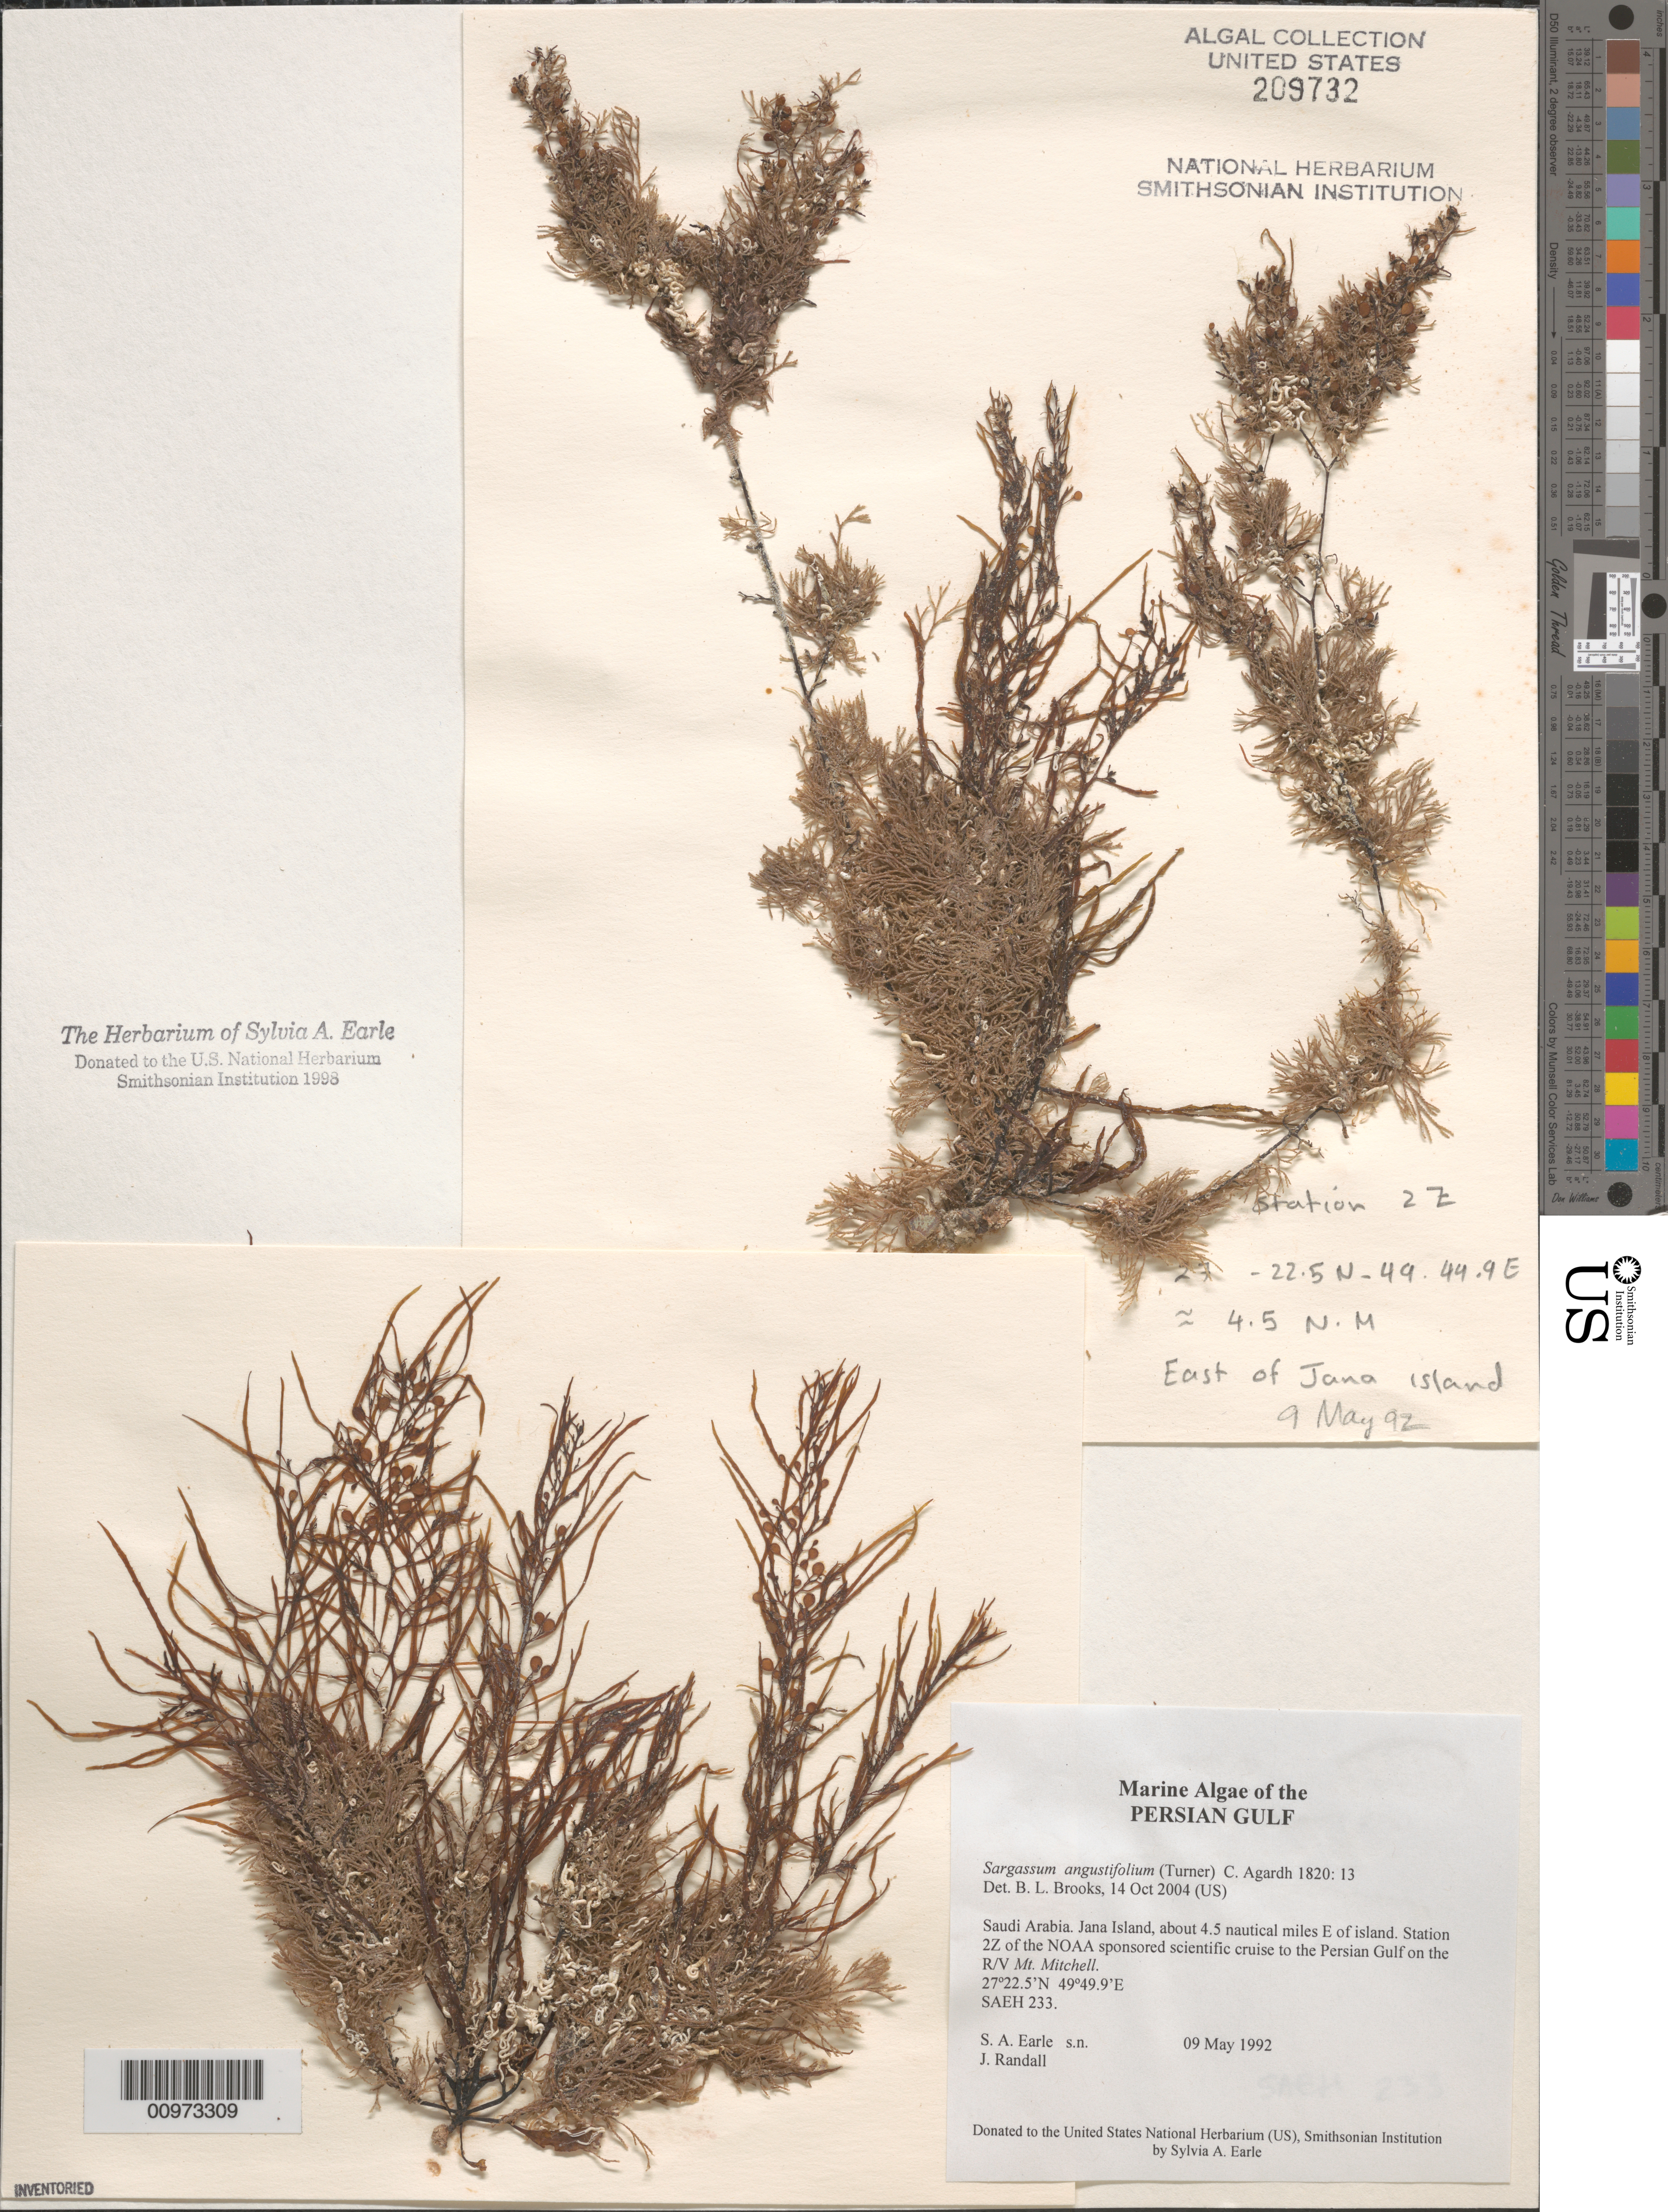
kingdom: Chromista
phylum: Ochrophyta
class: Phaeophyceae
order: Fucales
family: Sargassaceae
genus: Sargassum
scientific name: Sargassum angustifolium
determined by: Brooks, B. L., (BOT), Smithsonian Institution - National Museum of Natural History (UNITED STATES)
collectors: S. A. Earle & J. Randall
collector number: SAEH 233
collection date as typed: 09 May 1992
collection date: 1992-05-09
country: Saudi Arabia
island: Jana Island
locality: Persian Gulf, ca. 4.5. nautical miles east of island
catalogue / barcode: US 209732